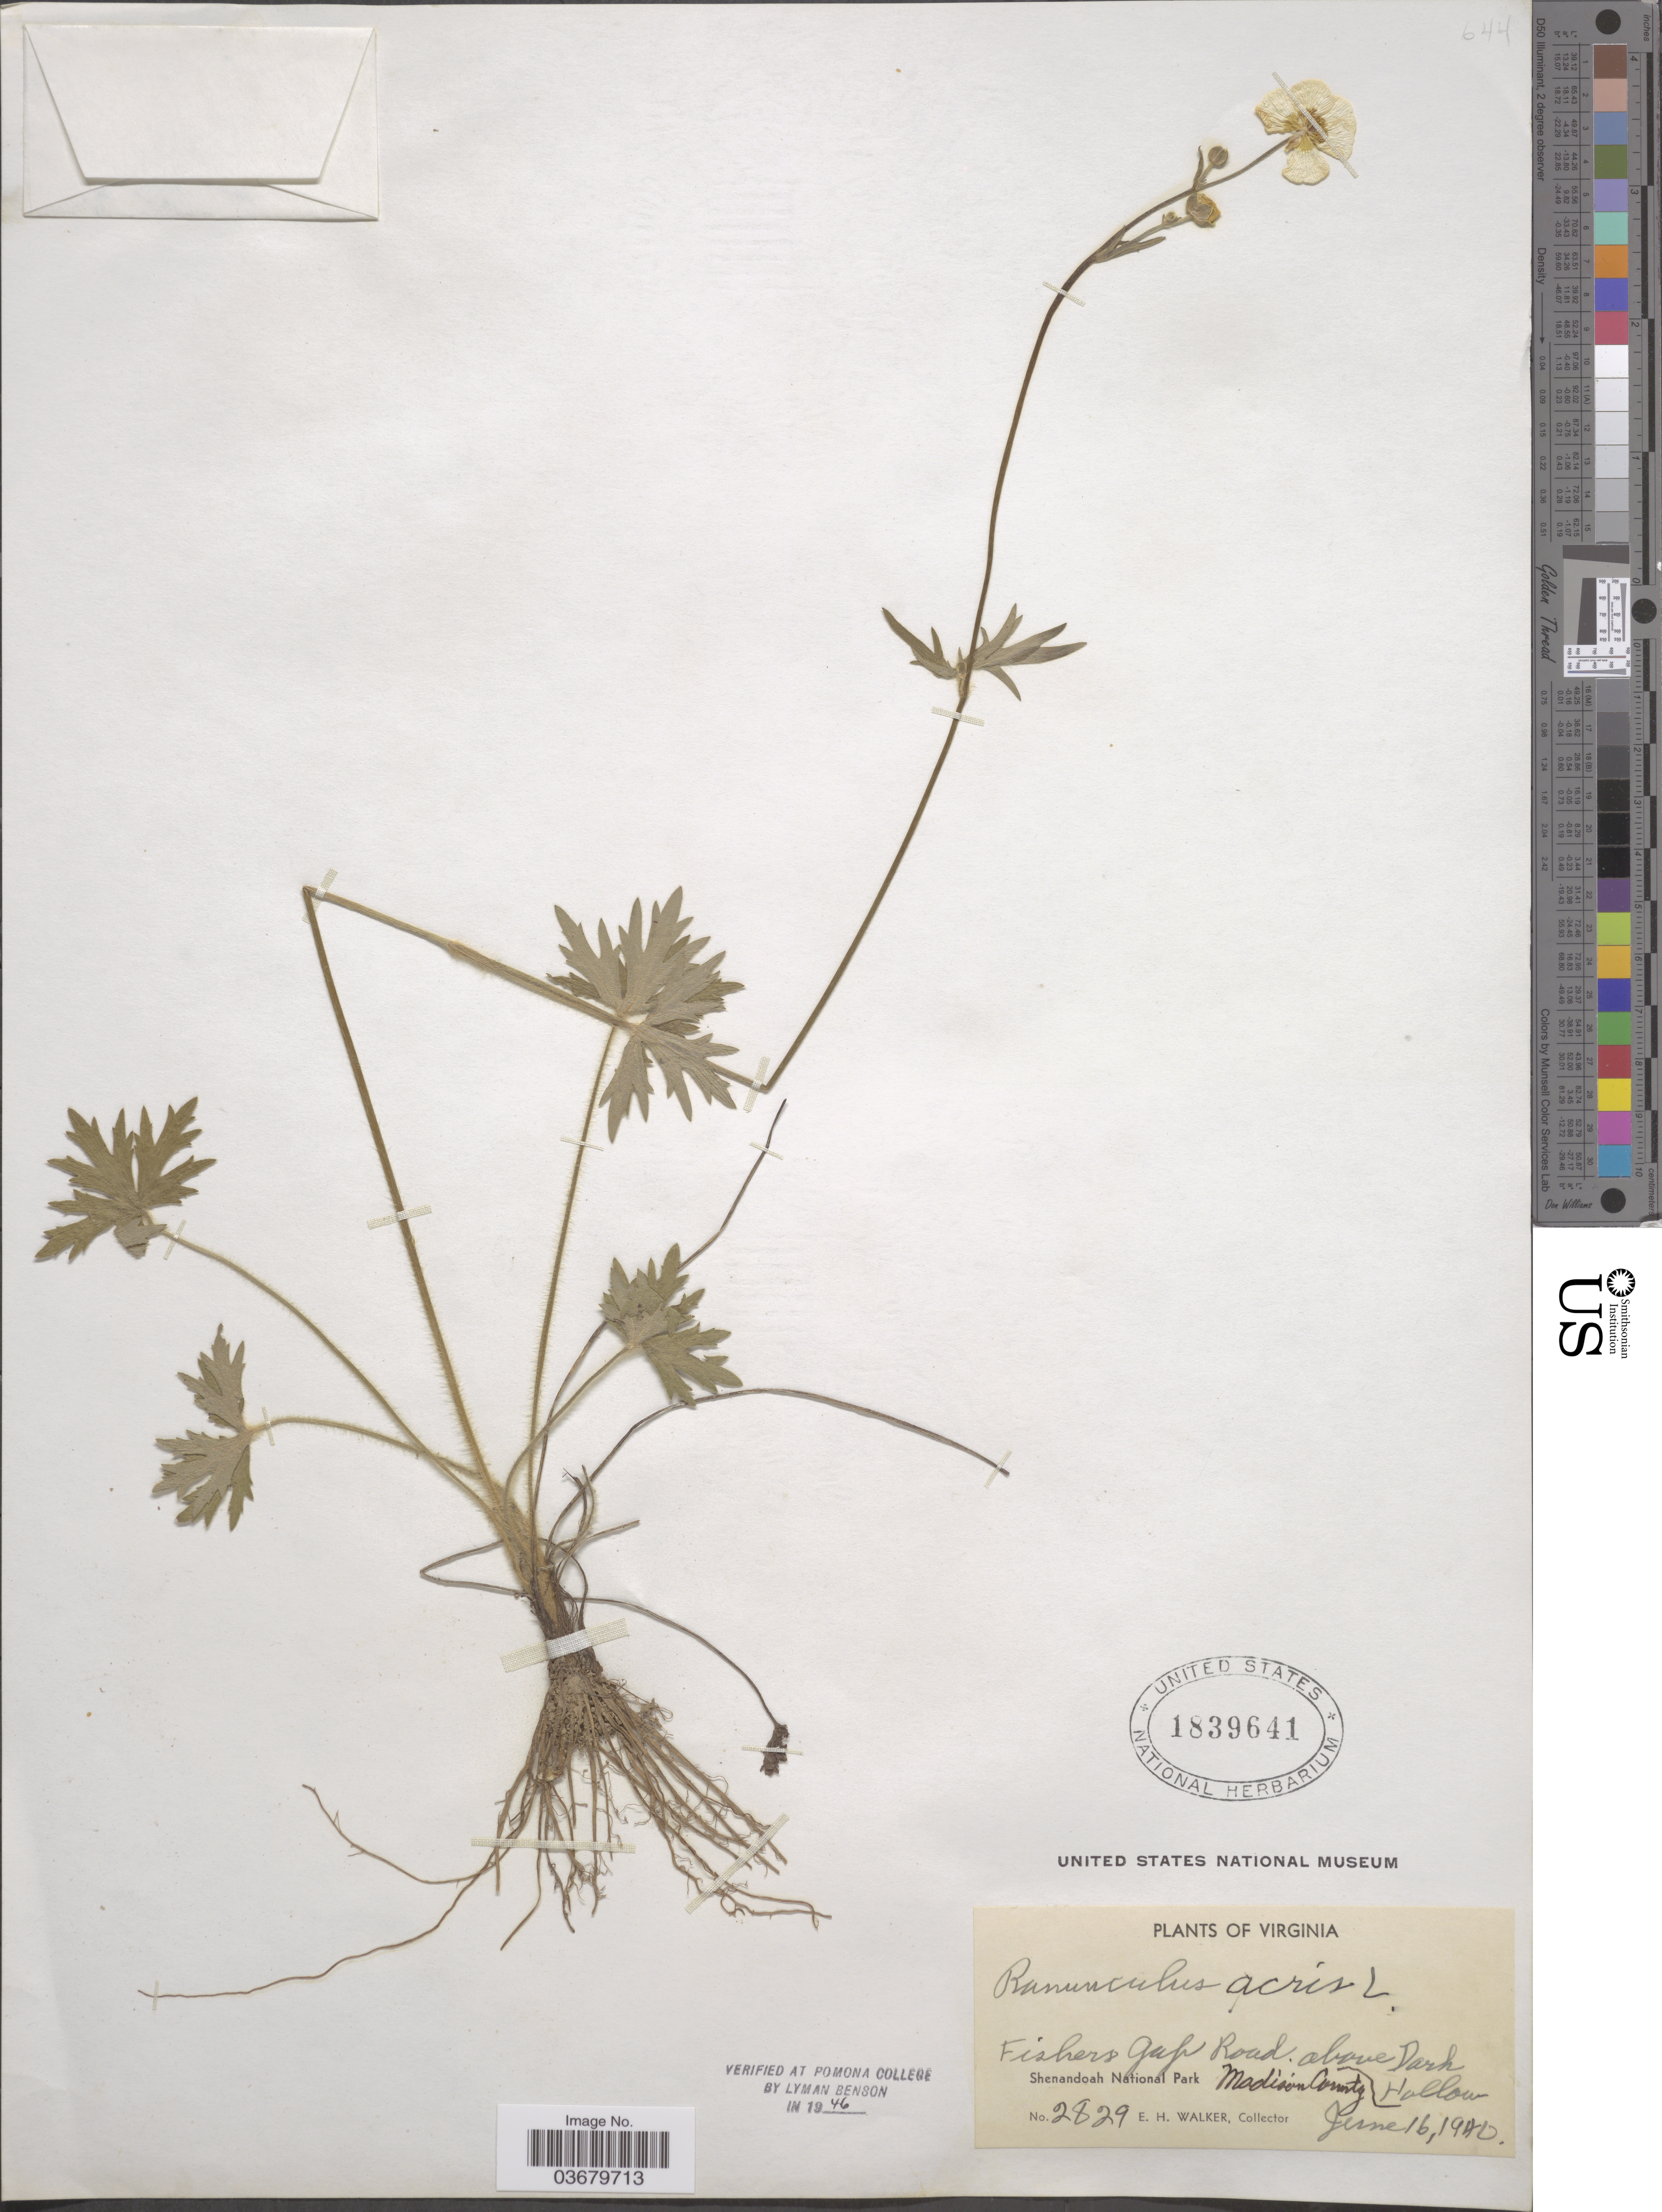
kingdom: Plantae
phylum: Tracheophyta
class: Magnoliopsida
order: Ranunculales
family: Ranunculaceae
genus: Ranunculus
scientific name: Ranunculus acris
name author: L.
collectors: E. H. Walker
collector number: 2829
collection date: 1940-06-16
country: United States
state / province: Virginia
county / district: Madison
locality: Fishers Gap Road, above Dark Hollow. Shenandoah National Park. Madison County.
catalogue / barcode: US 1839641